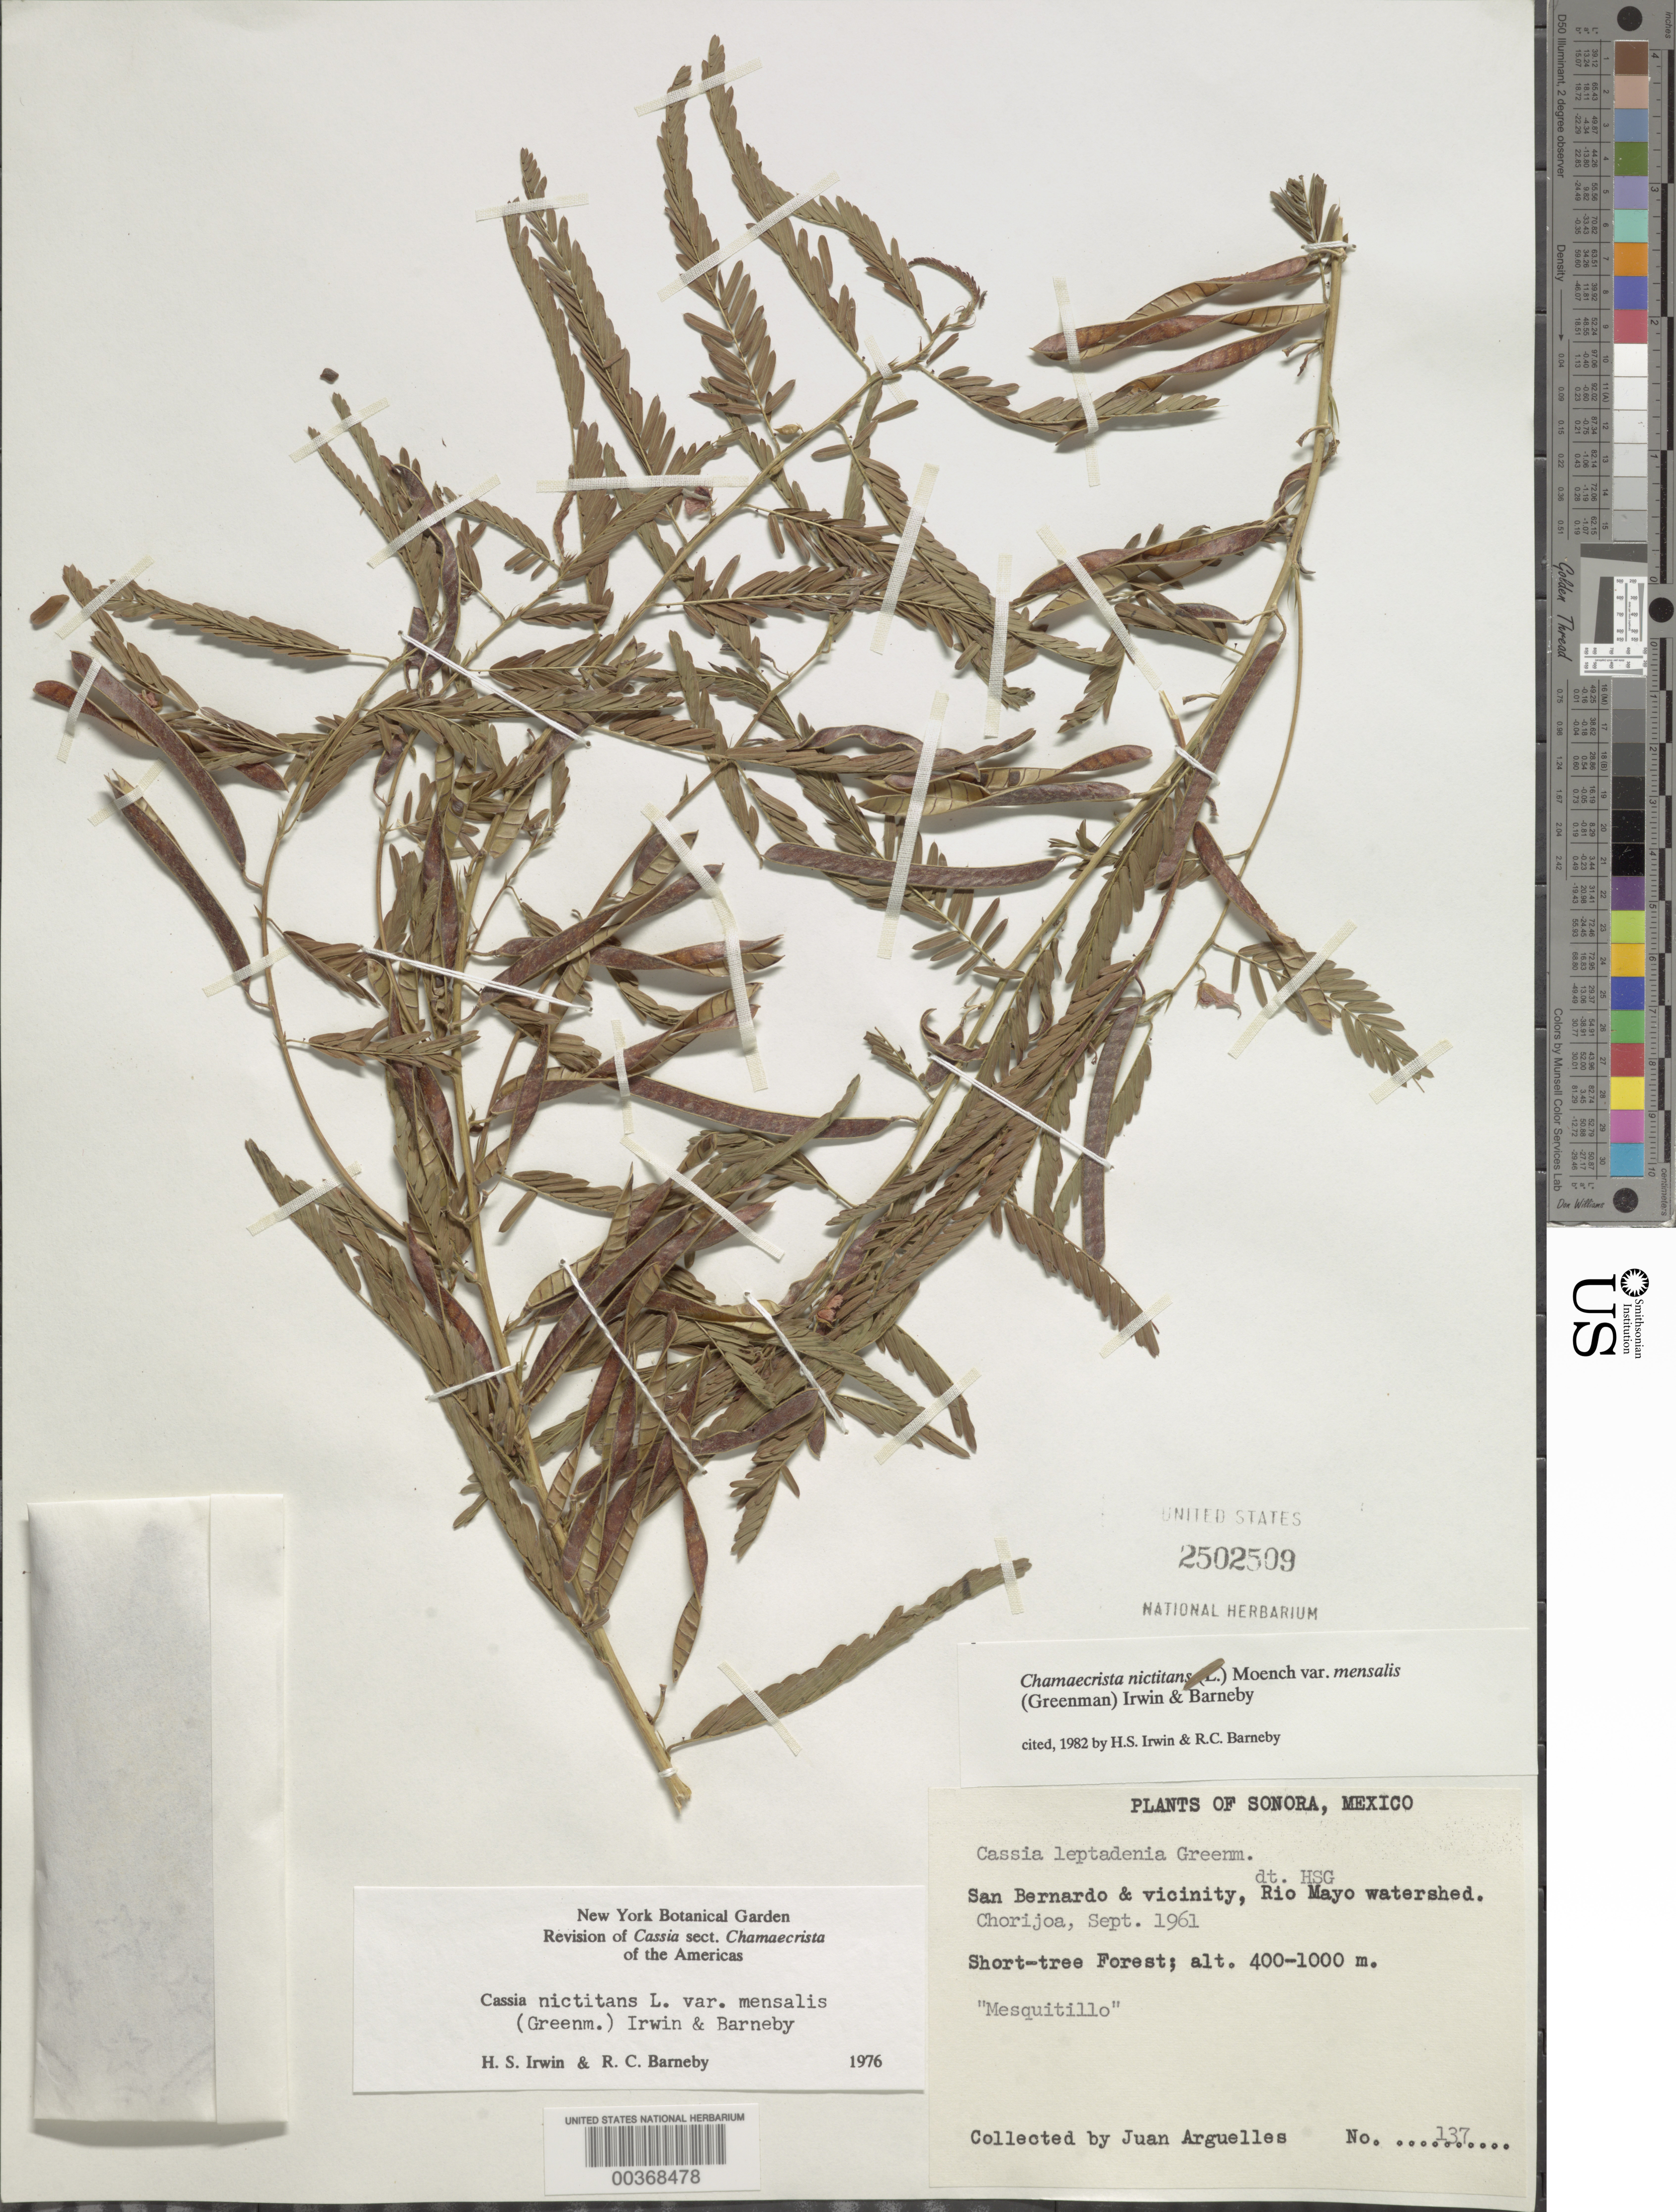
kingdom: Plantae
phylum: Tracheophyta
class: Magnoliopsida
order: Fabales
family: Fabaceae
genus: Chamaecrista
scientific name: Chamaecrista nictitans var. mensalis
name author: (Greenm.) H.S. Irwin & Barneby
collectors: J. Arguelles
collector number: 137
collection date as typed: Sep 1961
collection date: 1961-09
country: Mexico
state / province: Sonora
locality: San bernardo and vicinity, Rio Mayo watershed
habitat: Short tree forest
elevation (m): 400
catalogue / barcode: US 2502509